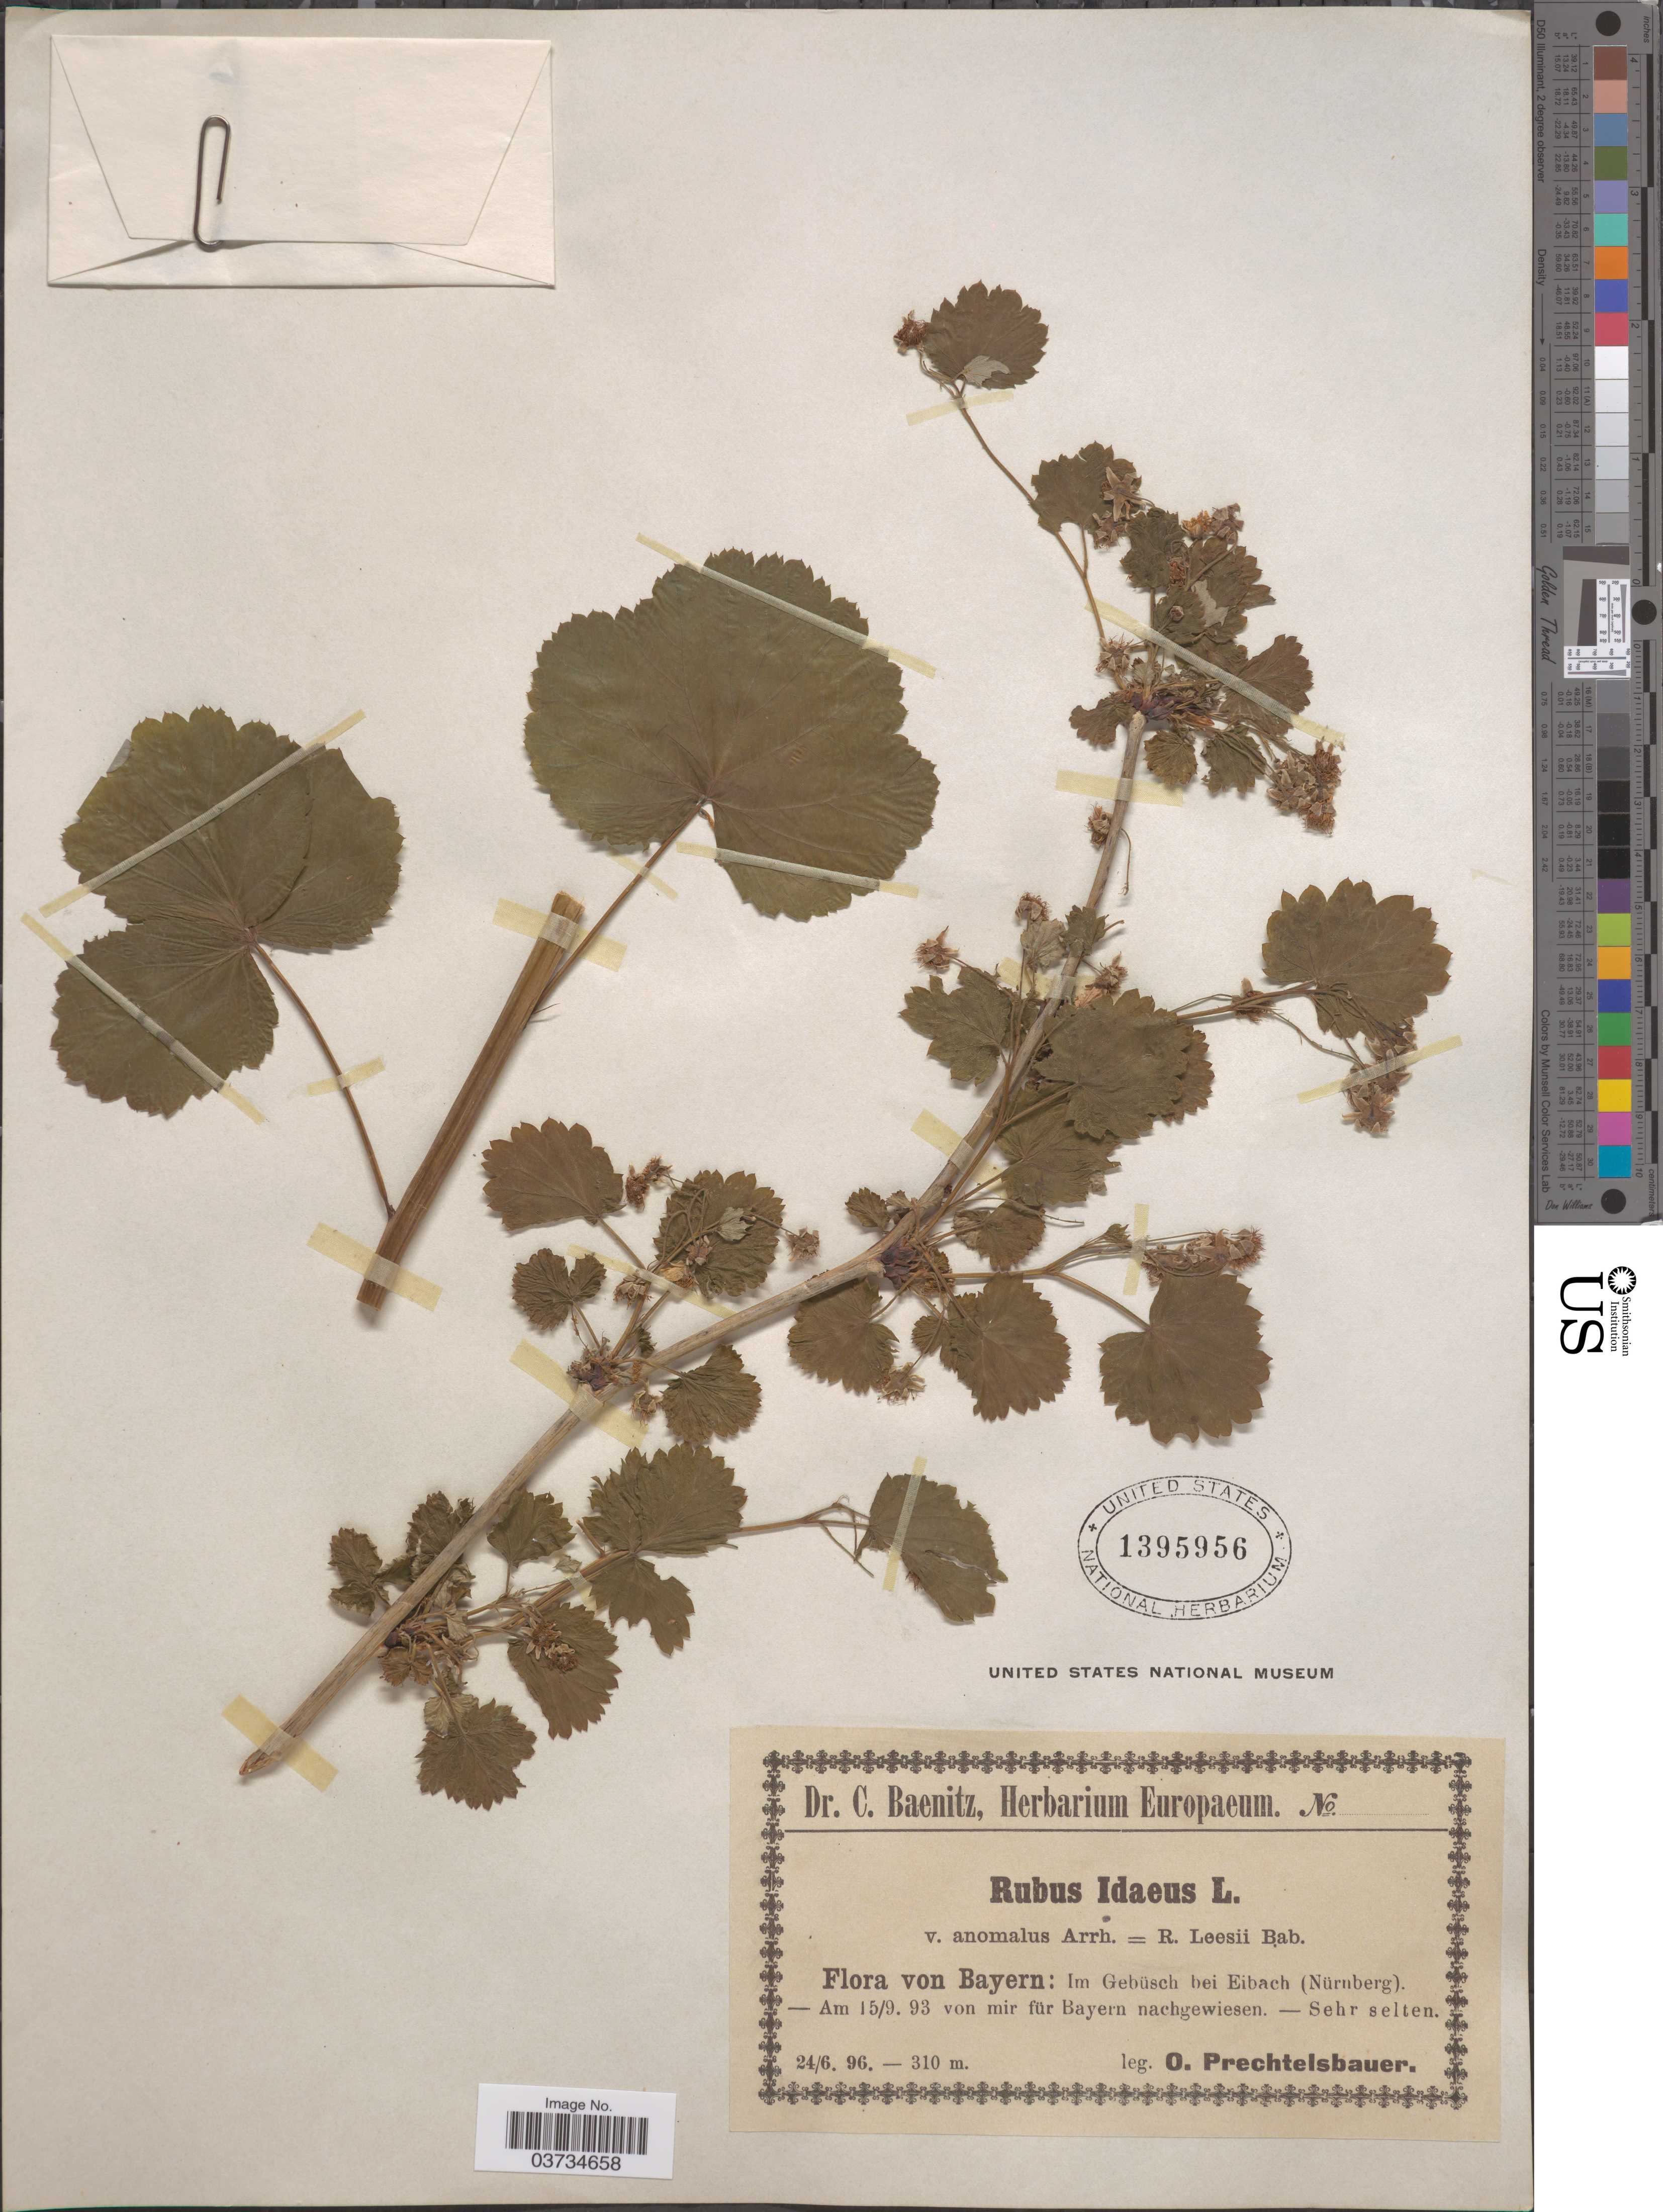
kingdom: Plantae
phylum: Tracheophyta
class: Magnoliopsida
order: Rosales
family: Rosaceae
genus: Rubus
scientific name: Rubus idaeus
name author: L.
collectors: O. Prechtelsbauer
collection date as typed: Transcribed d/m/y: 24/6/96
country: Germany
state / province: Bayern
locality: Im Gebüsch bei Eibach (Nürnberg).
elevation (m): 310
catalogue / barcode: US 1395956